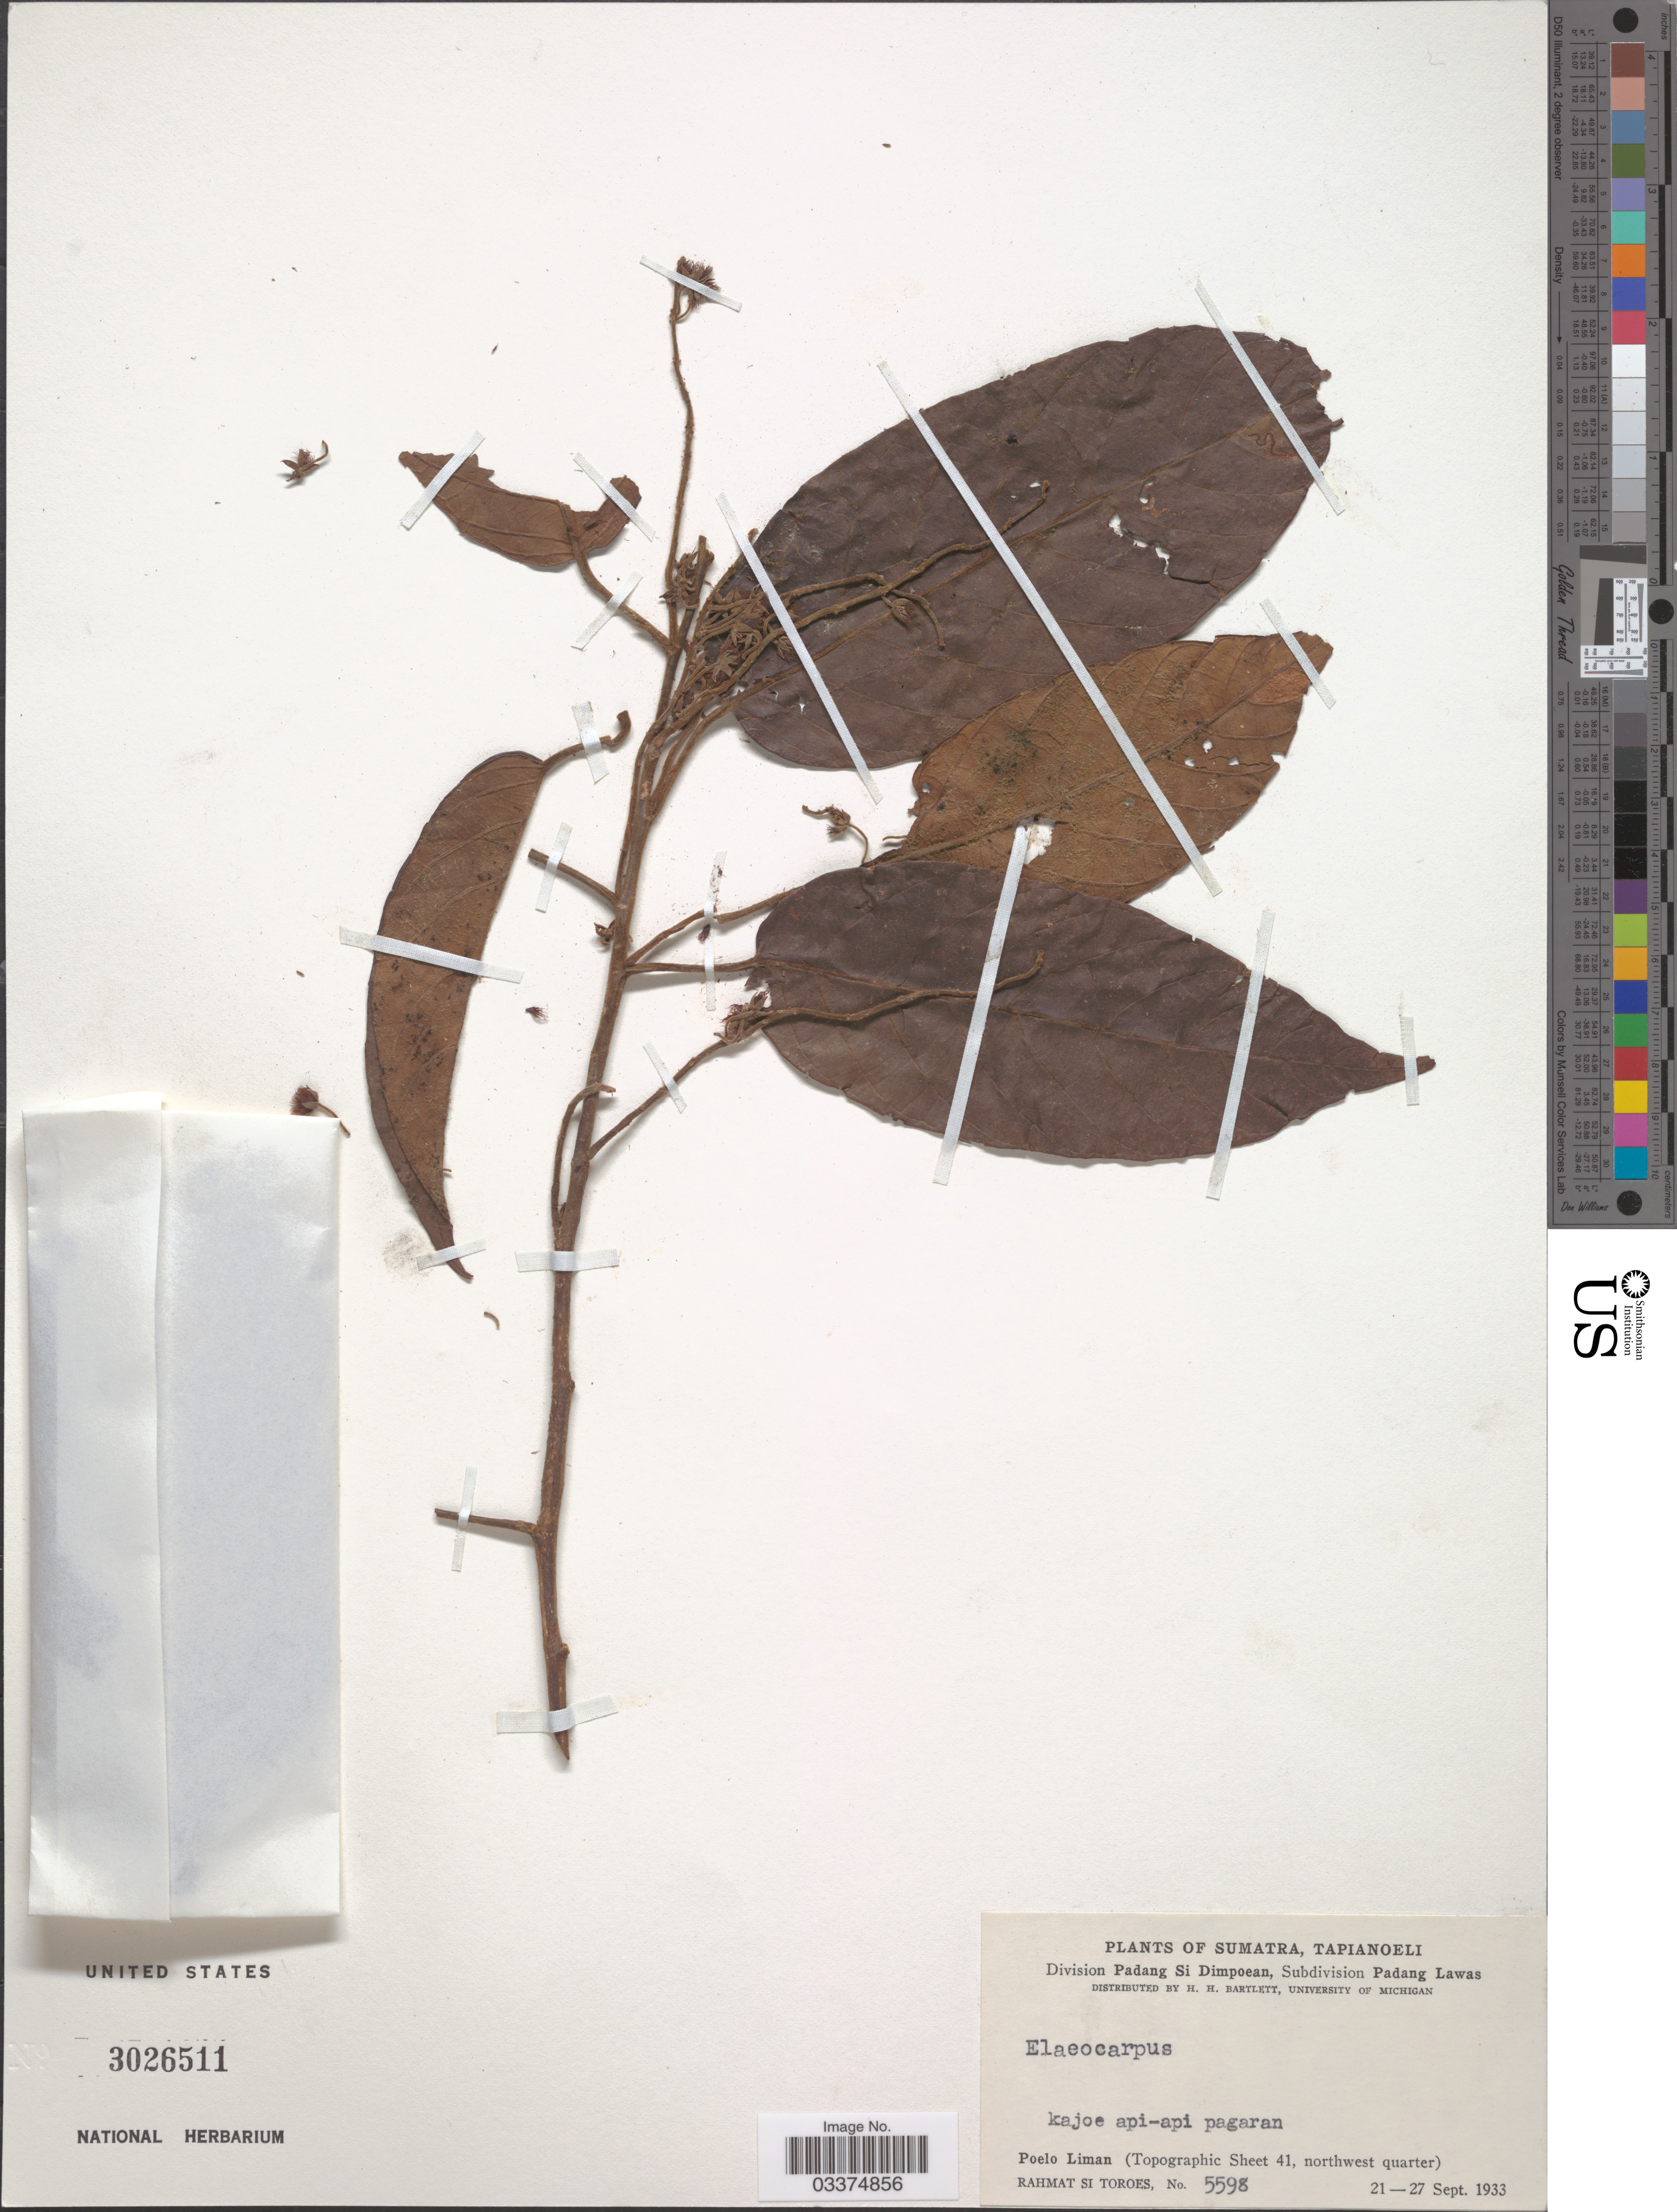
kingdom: Plantae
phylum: Tracheophyta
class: Magnoliopsida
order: Oxalidales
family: Elaeocarpaceae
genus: Elaeocarpus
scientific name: Elaeocarpus sp.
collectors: Rahmat Si Boeea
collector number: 5598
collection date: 1933-09-21/1933-09-27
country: Indonesia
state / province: Sumatra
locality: Tapianoeli. Division Padang Si Dimpoean, Subdivision Padang Lawas. Poelo Liman (Topographic Sheet 41, northwest quarter).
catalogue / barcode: US 3026511